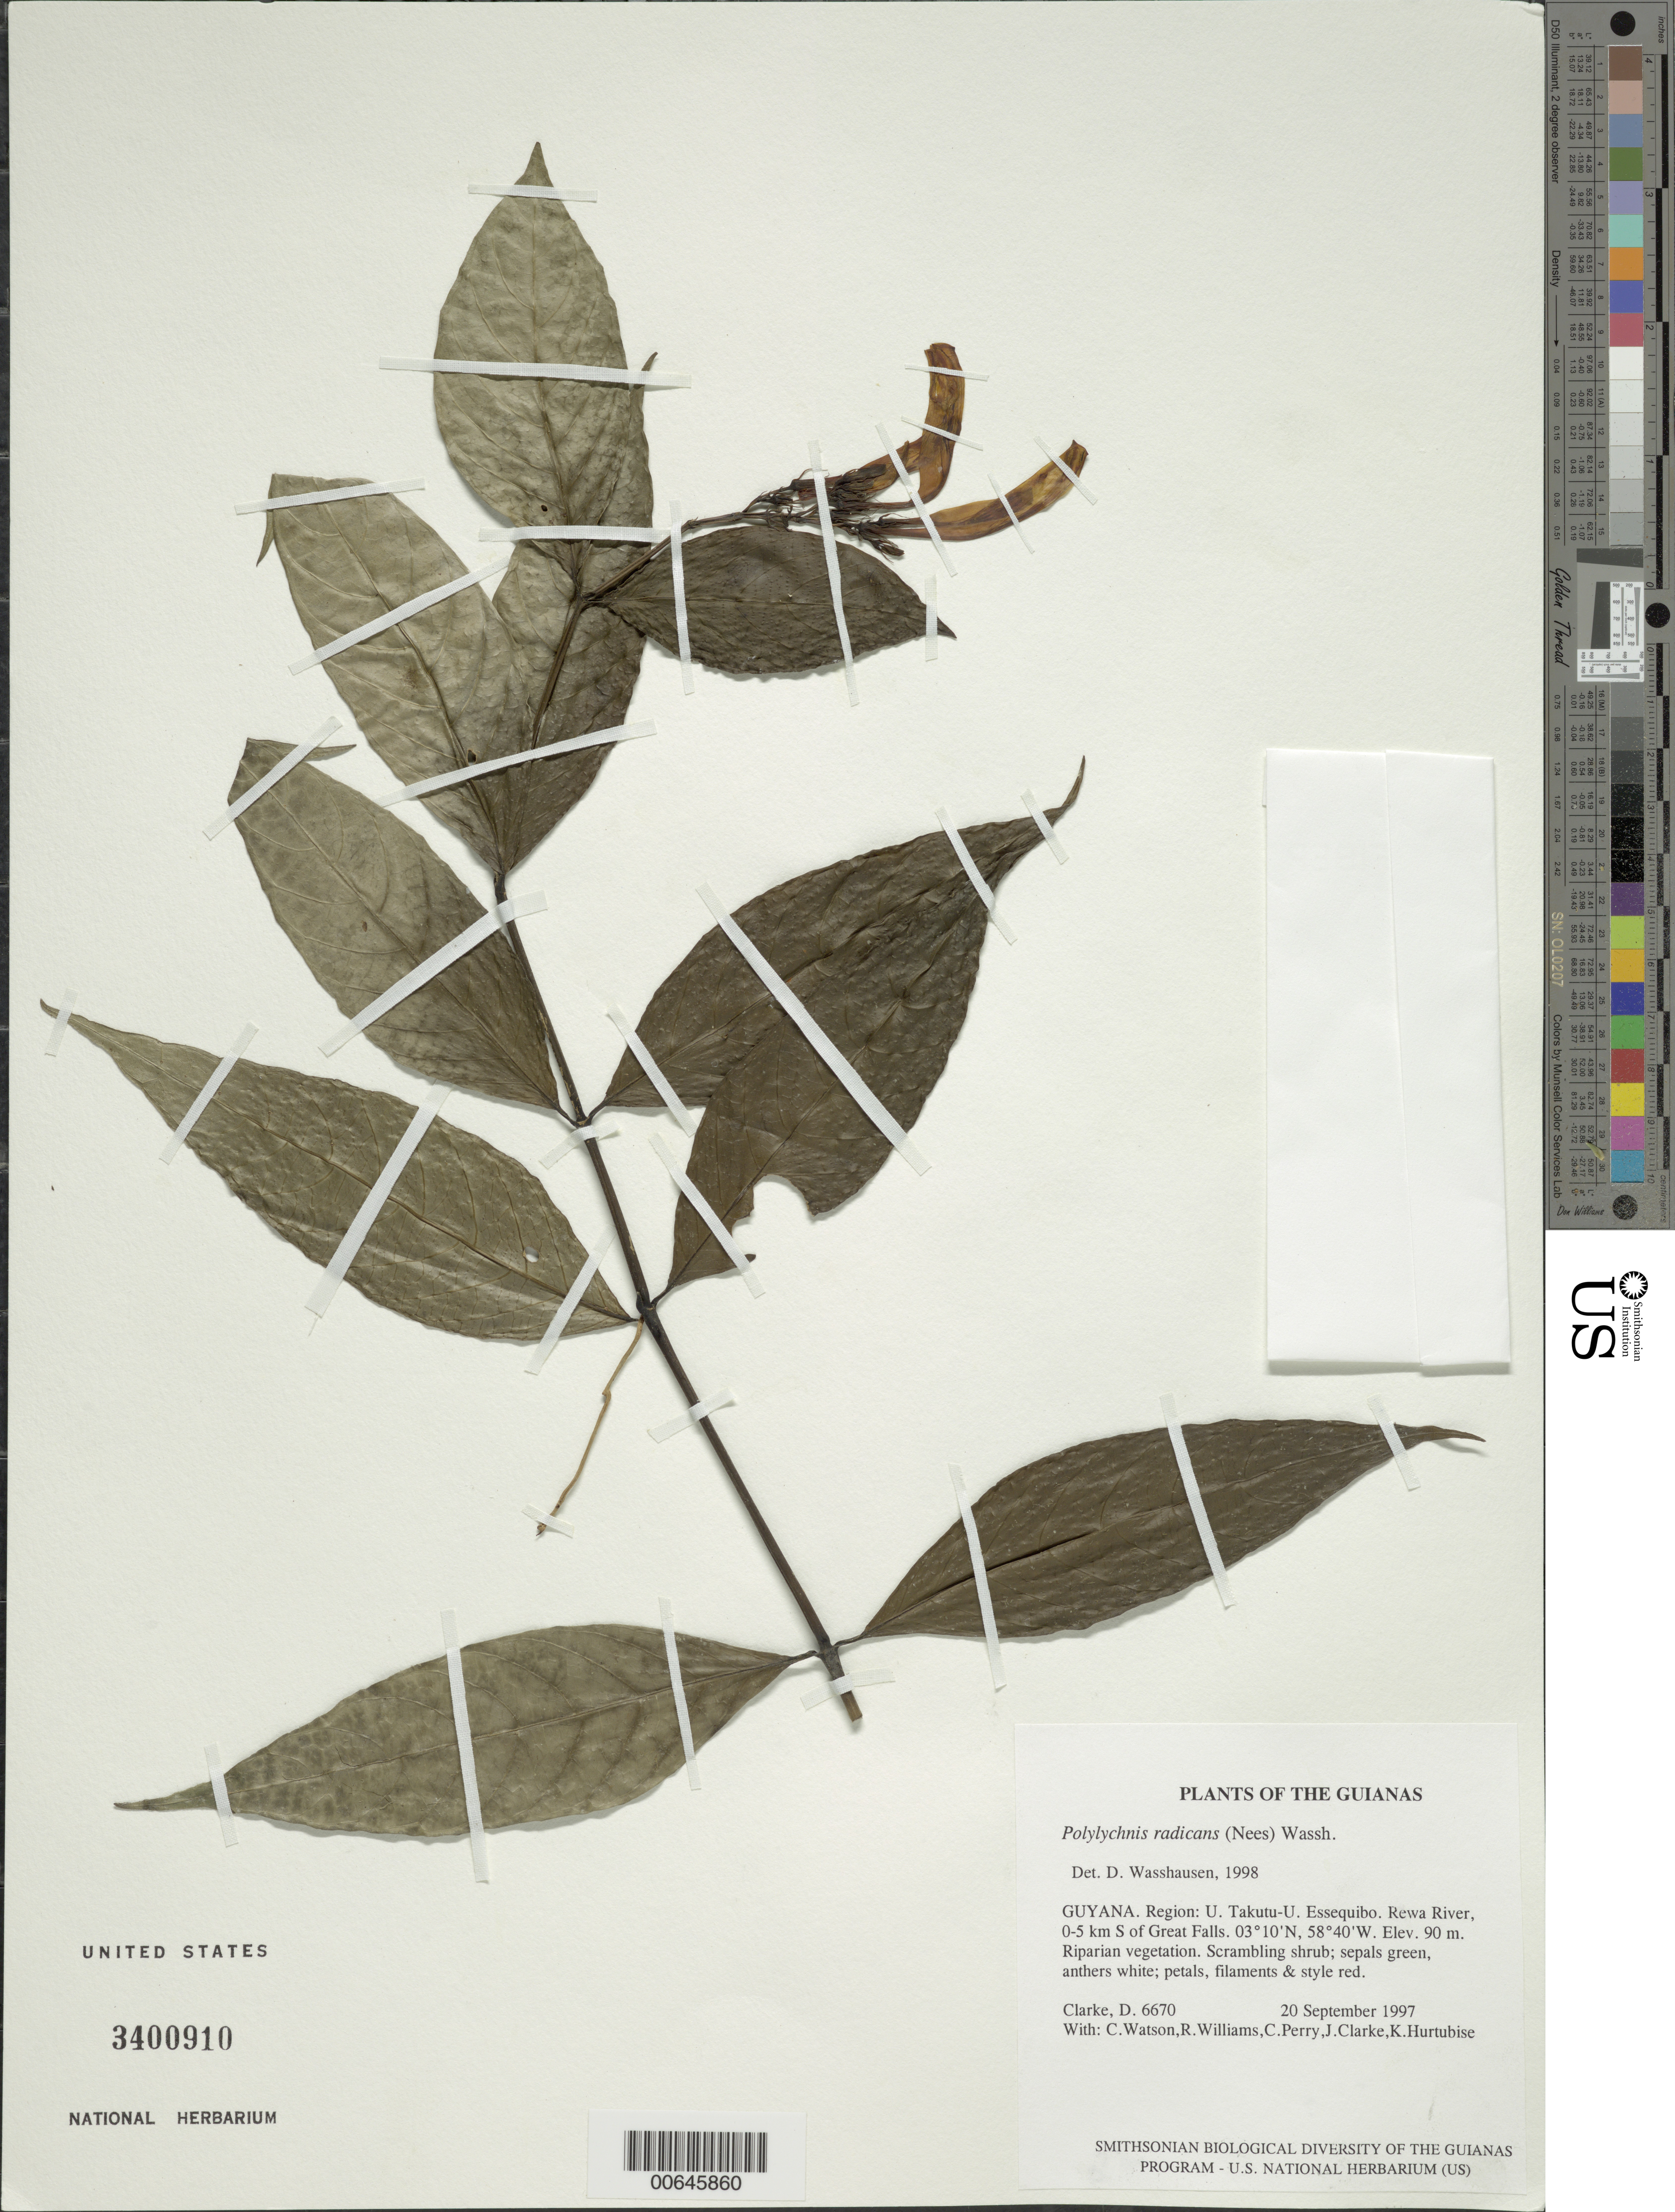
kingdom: Plantae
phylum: Tracheophyta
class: Magnoliopsida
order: Lamiales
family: Acanthaceae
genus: Polylychnis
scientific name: Polylychnis radicans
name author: (Nees) Wassh.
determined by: Wasshausen, Dieter C., (BOT), Smithsonian Institution - National Museum of Natural History (UNITED STATES)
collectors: H. D. Clarke, C. Watson, R. Williams, C. Perry, J. Clarke & K. Hurtubise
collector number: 6670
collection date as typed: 20 September 1997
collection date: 1997-09-20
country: Guyana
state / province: U. Takutu-U. Essequibo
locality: Rewa River, 0-5 km S of Great Falls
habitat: Riparian vegetation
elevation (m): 90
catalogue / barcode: US 3400910